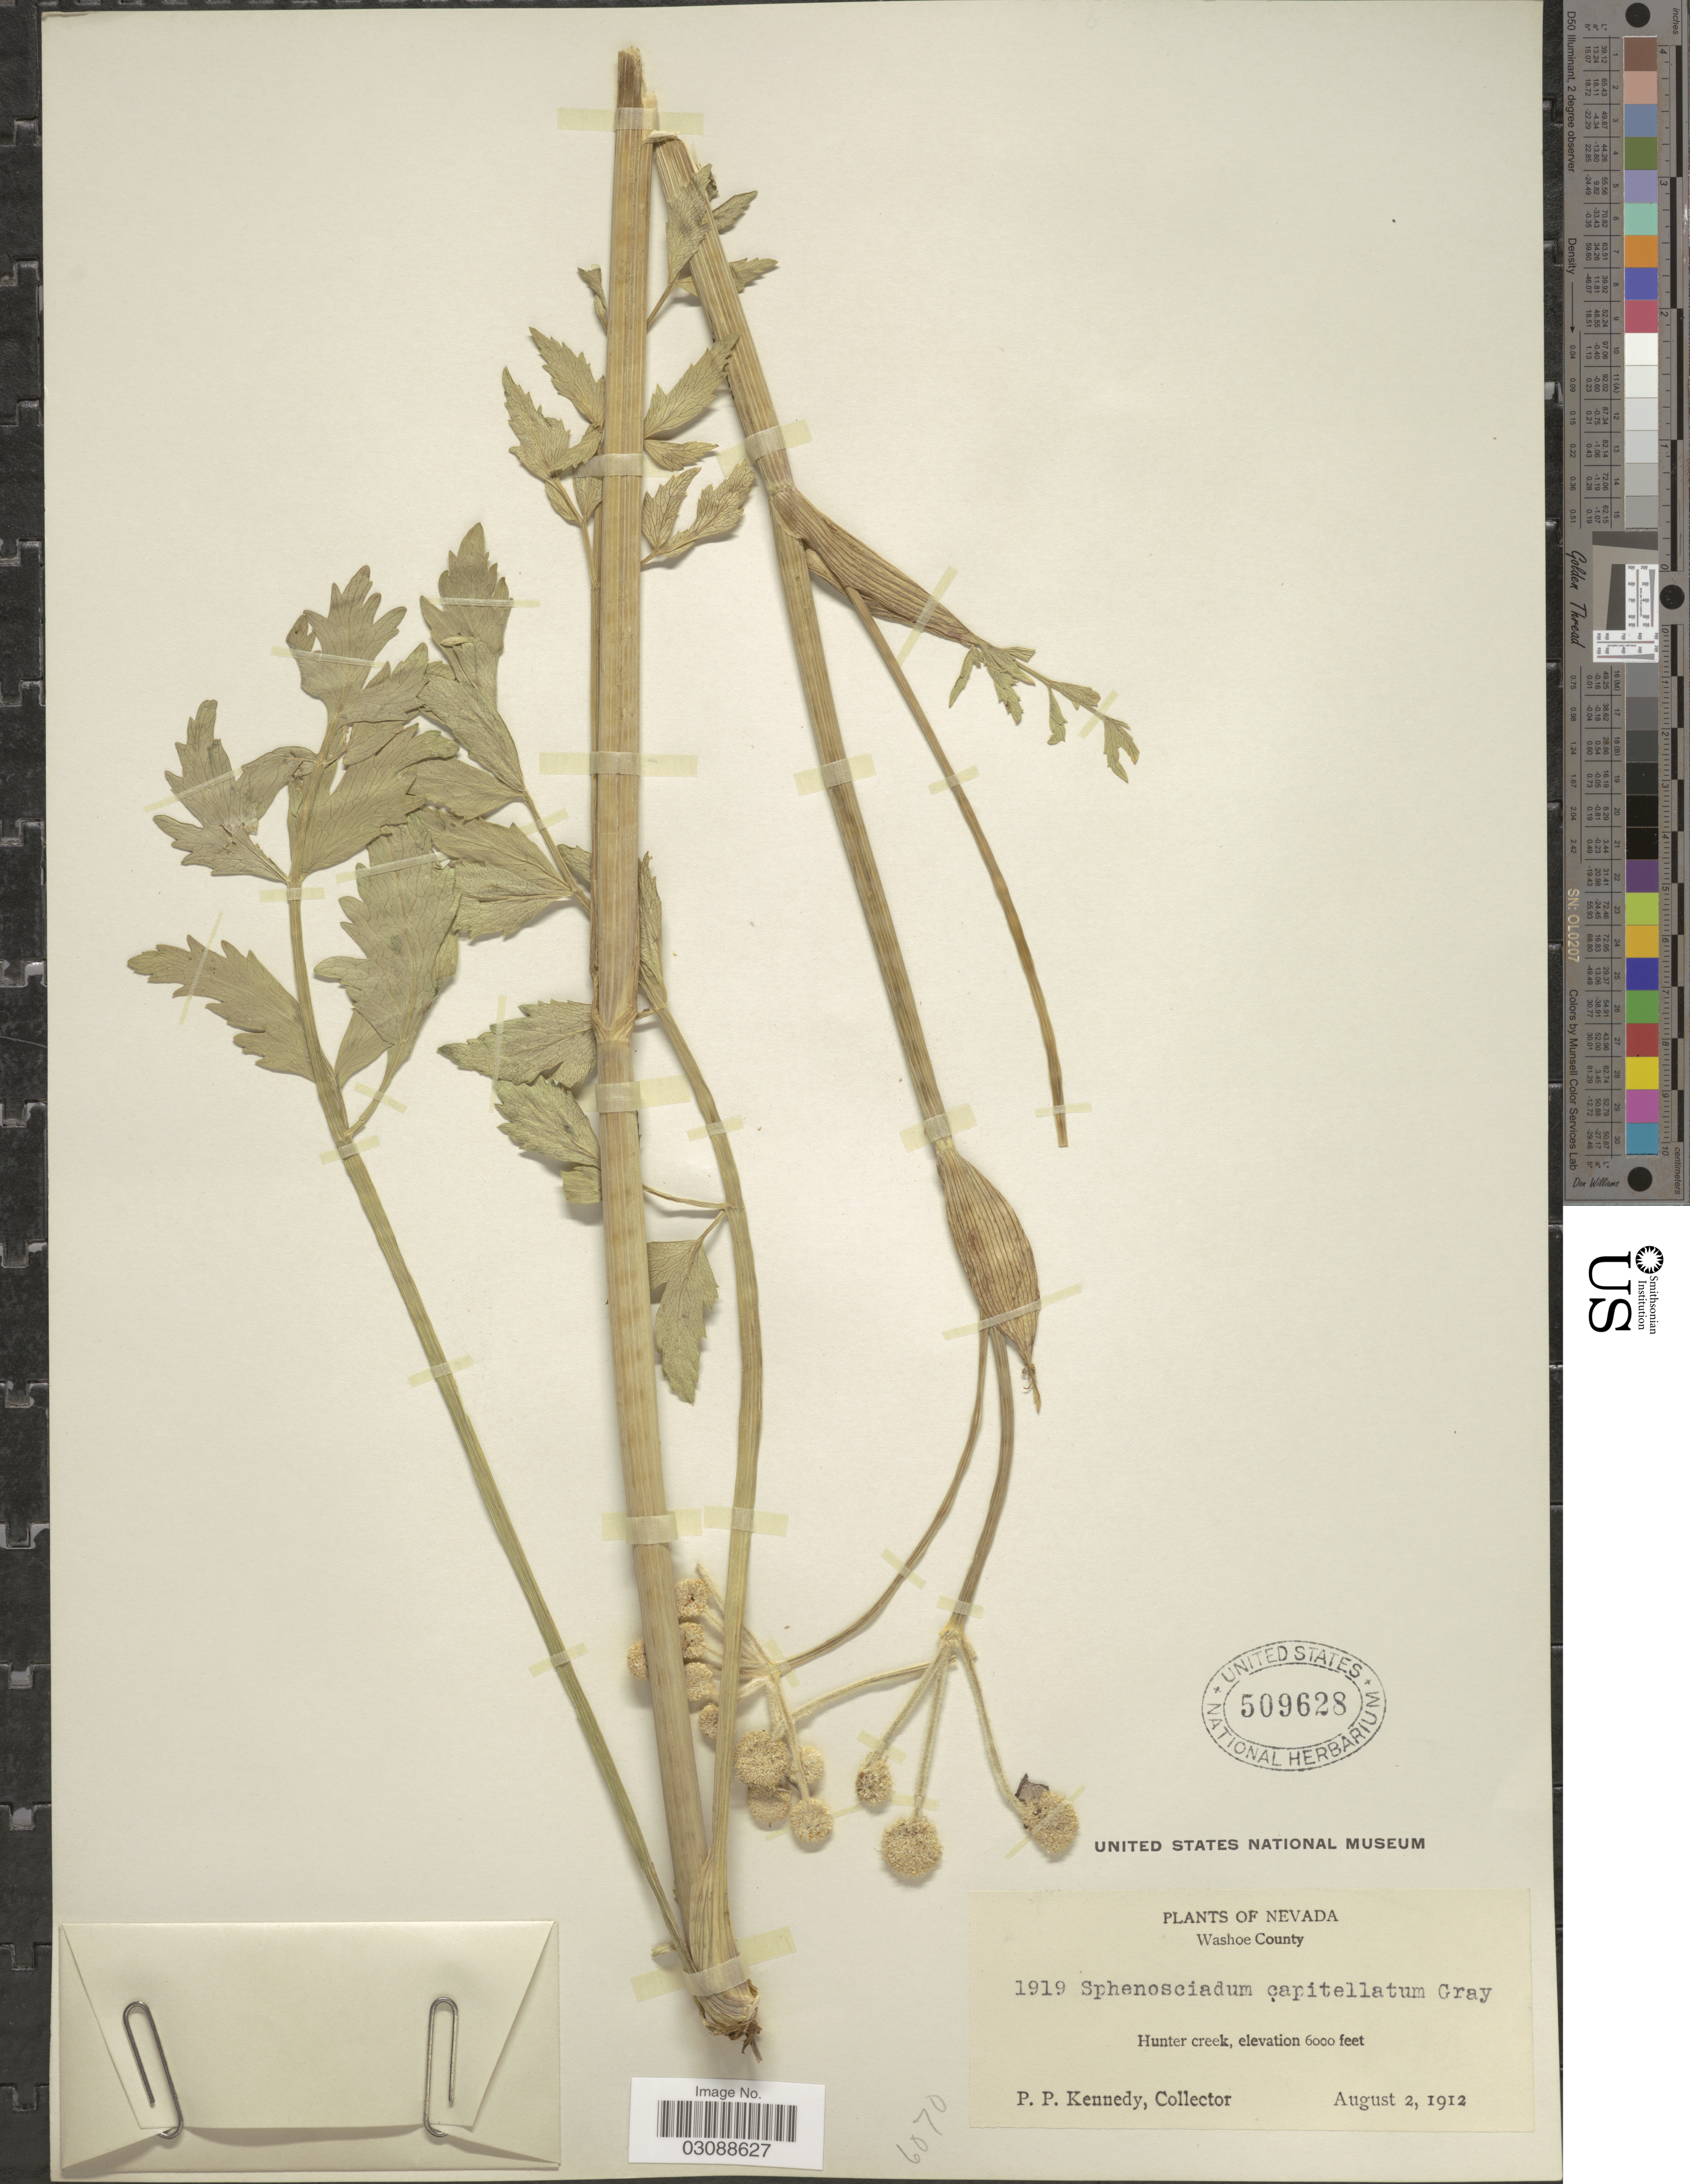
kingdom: Plantae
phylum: Tracheophyta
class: Magnoliopsida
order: Apiales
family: Apiaceae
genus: Sphenosciadium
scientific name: Sphenosciadium capitellatum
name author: A. Gray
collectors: P. Kennedy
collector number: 1919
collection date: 1912-08-02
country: United States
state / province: Nevada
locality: Washoe County. Hunter creek.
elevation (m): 1829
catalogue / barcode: US 509628